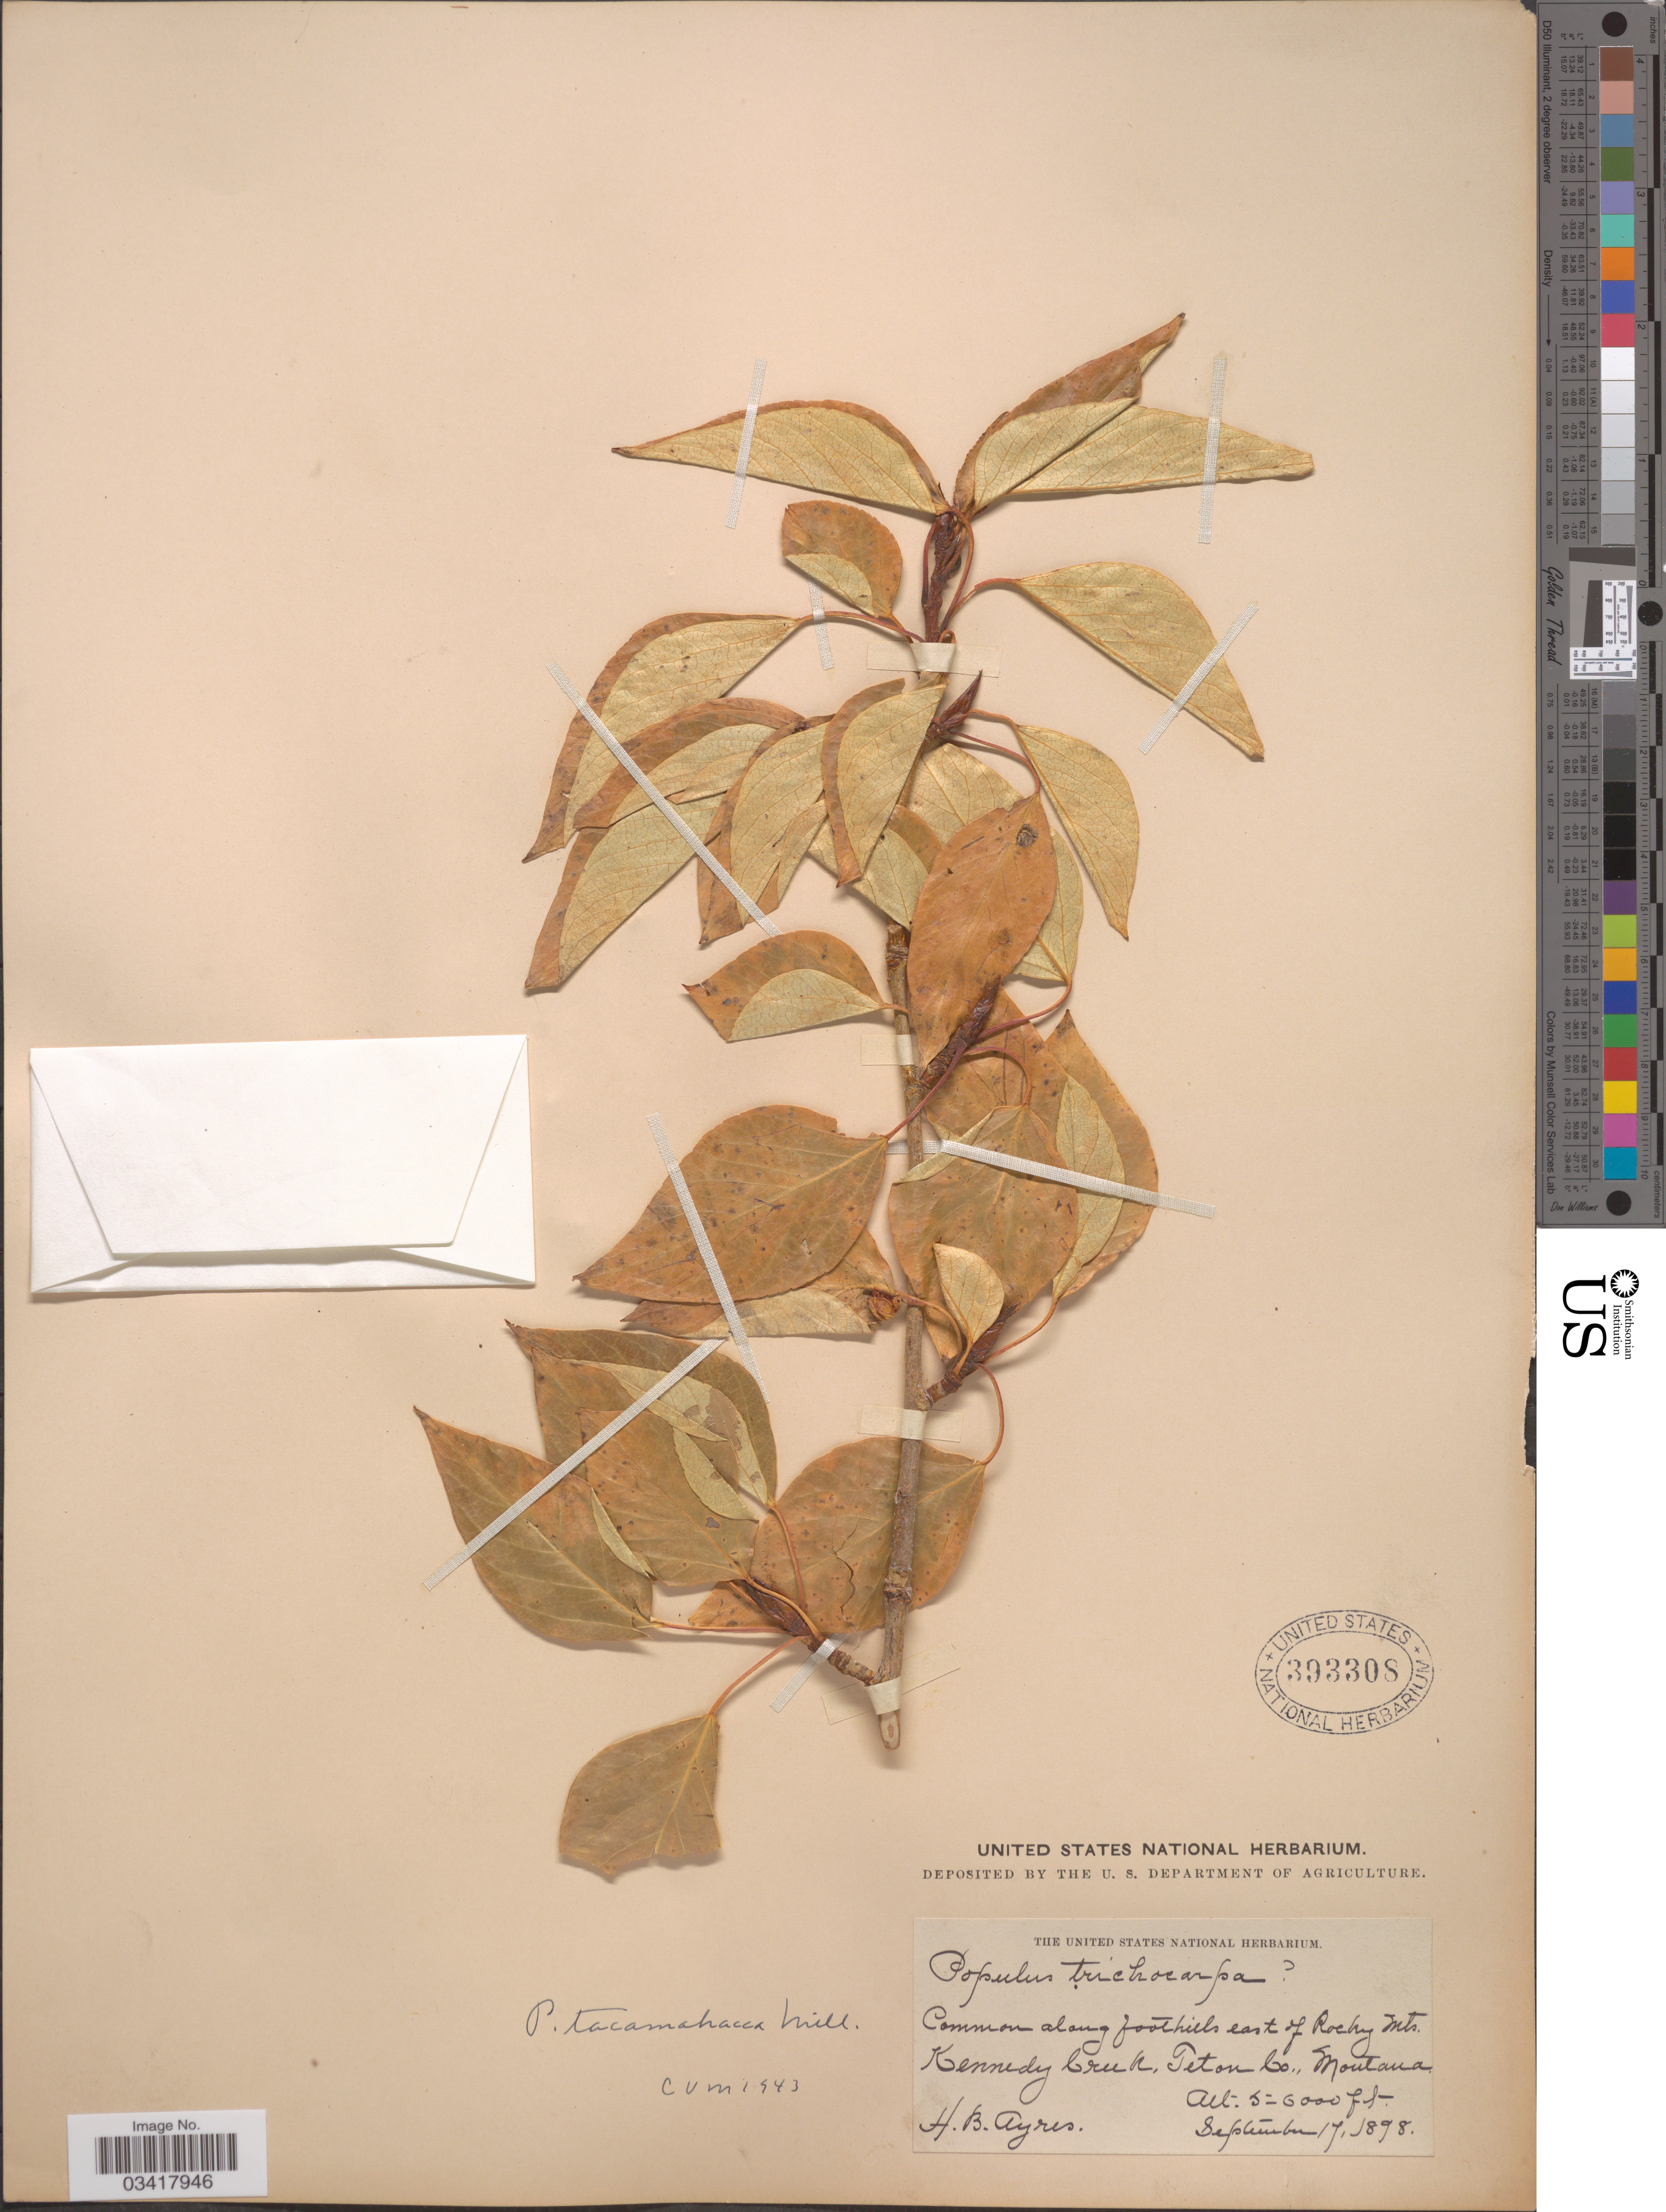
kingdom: Plantae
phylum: Tracheophyta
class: Magnoliopsida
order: Malpighiales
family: Salicaceae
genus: Populus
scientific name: Populus trichocarpa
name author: Torr. & A. Gray ex W. Hook.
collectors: H. Ayres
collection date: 1898-09-17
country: United States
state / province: Montana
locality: Along foothills east of Rocky Mts. Kennedy Creek, Teton Co.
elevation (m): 1524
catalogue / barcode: US 393308